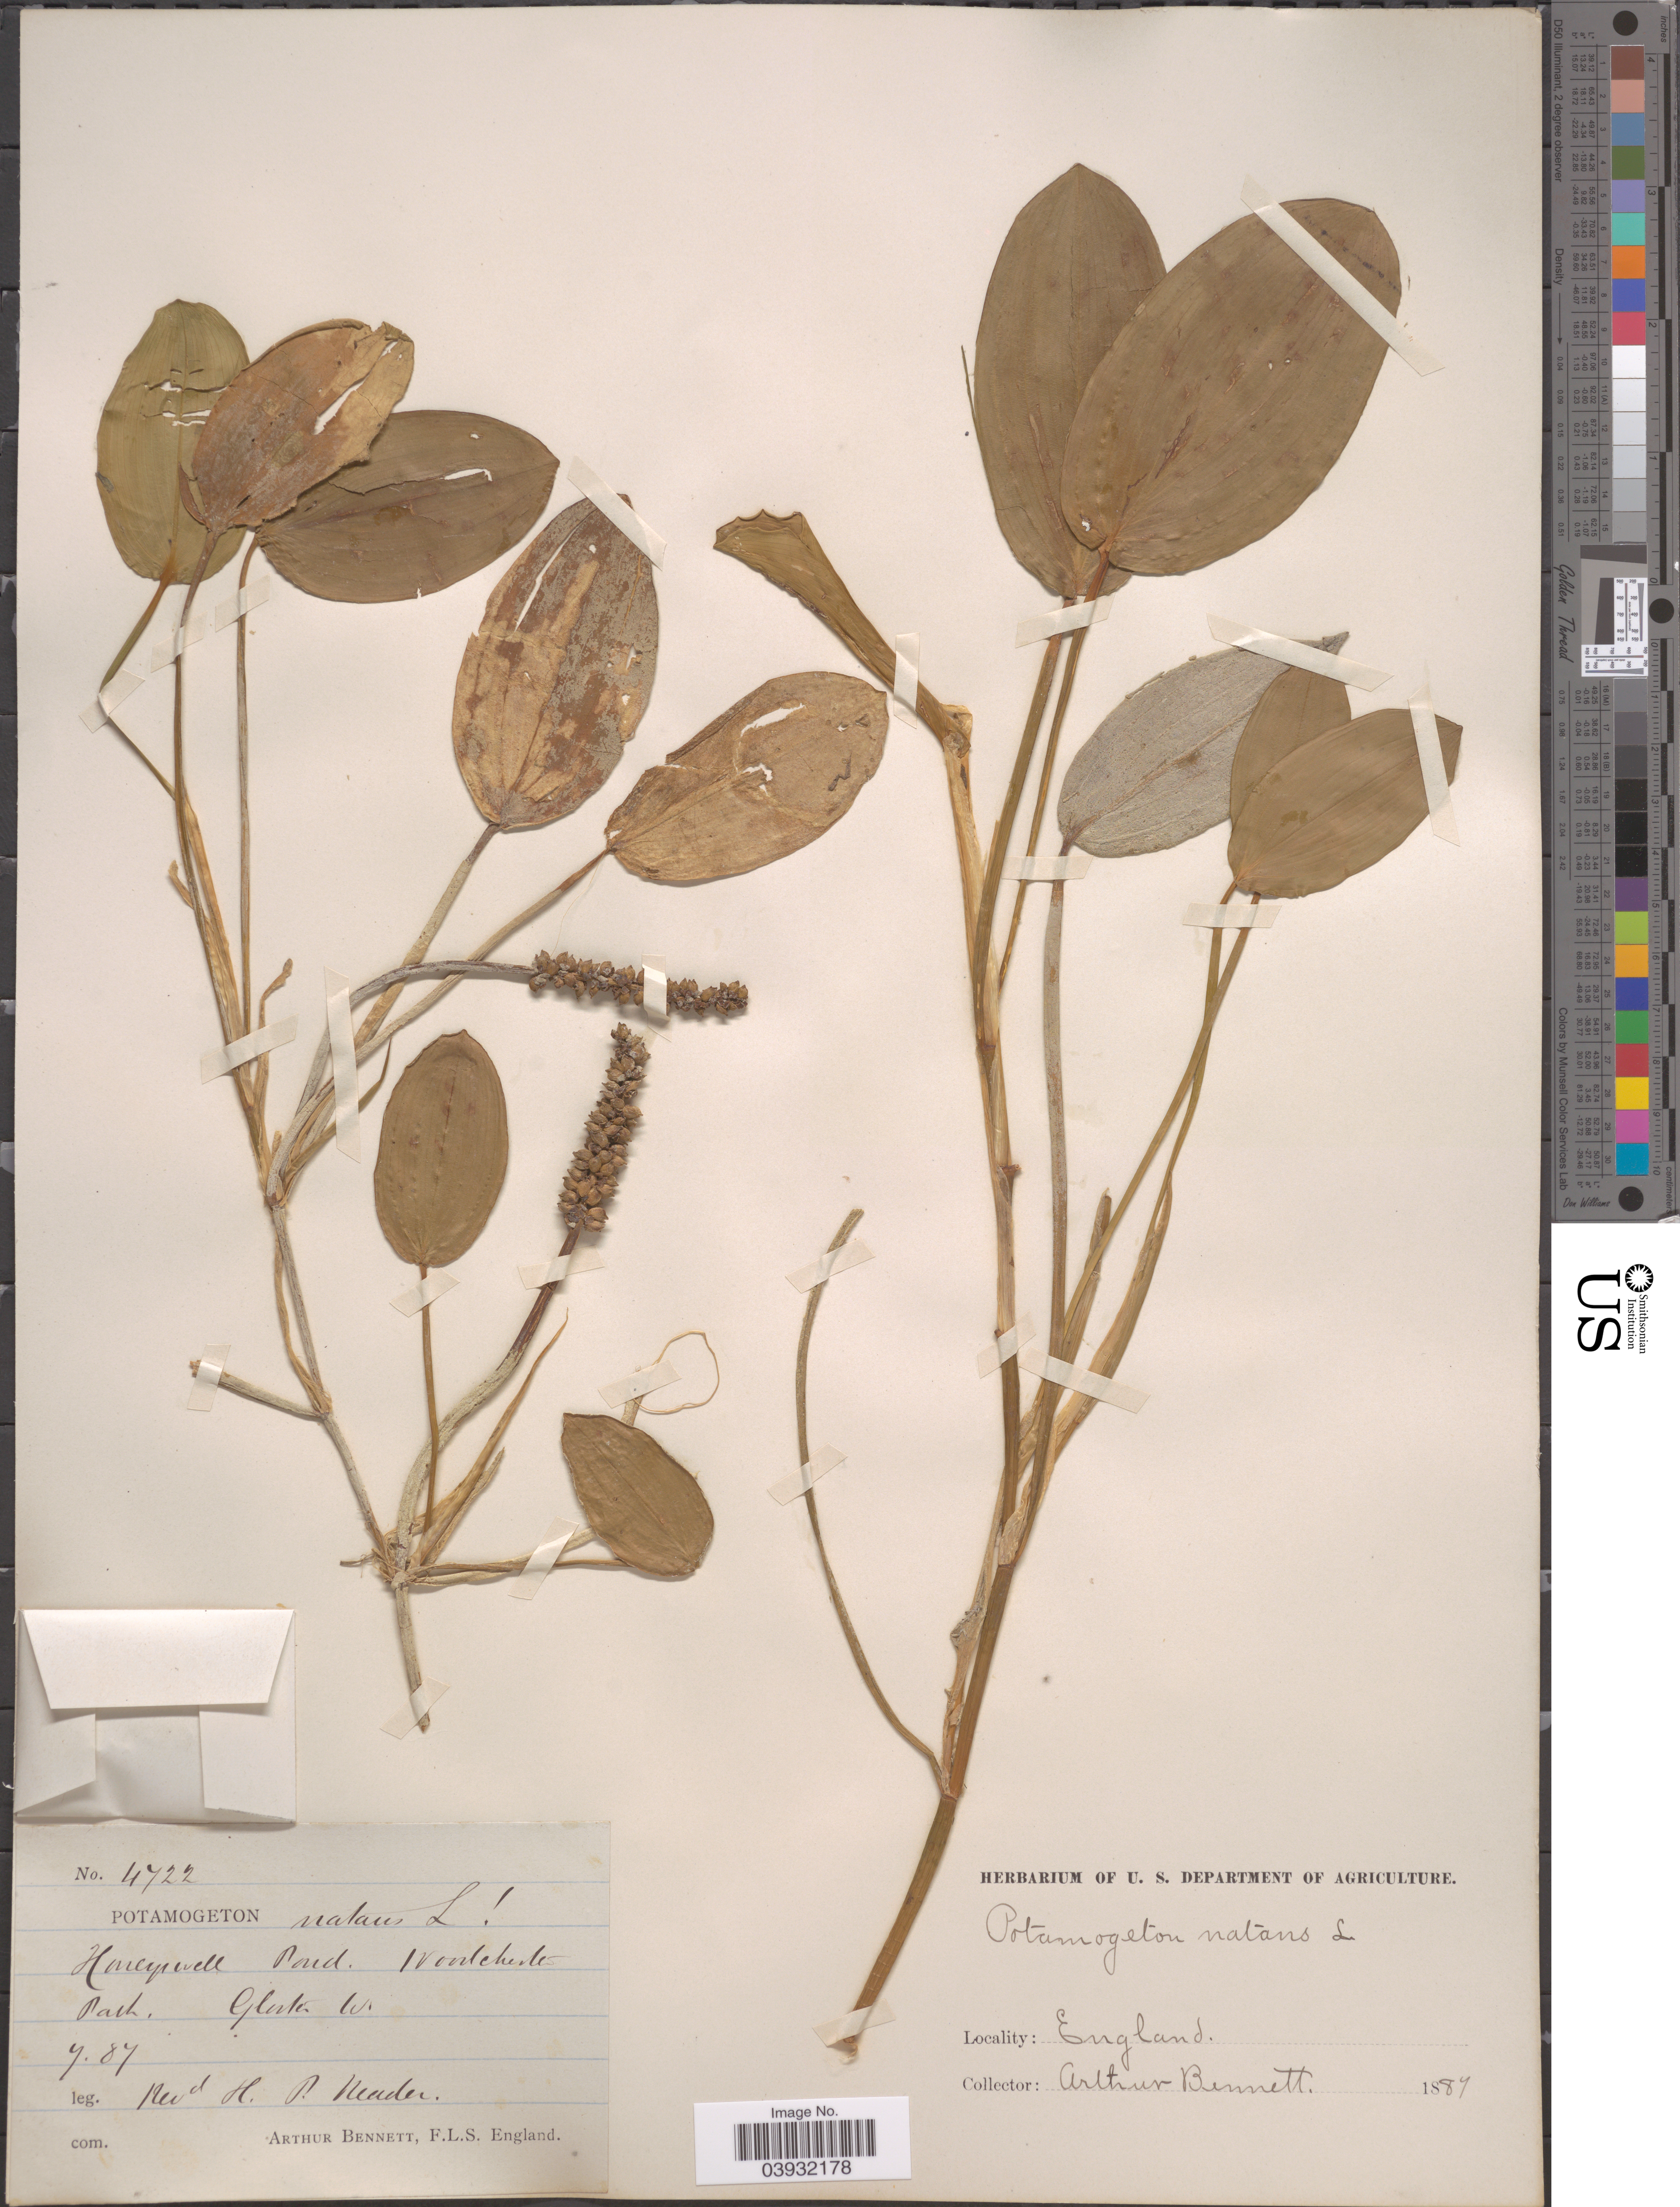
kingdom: Plantae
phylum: Tracheophyta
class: Liliopsida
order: Alismatales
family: Potamogetonaceae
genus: Potamogeton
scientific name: Potamogeton natans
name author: L.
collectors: A. Bennett & Rev. Reader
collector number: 4722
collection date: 1887-07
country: United Kingdom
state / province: England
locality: Honeywell Pond. Woodchurch Park. Glark W.